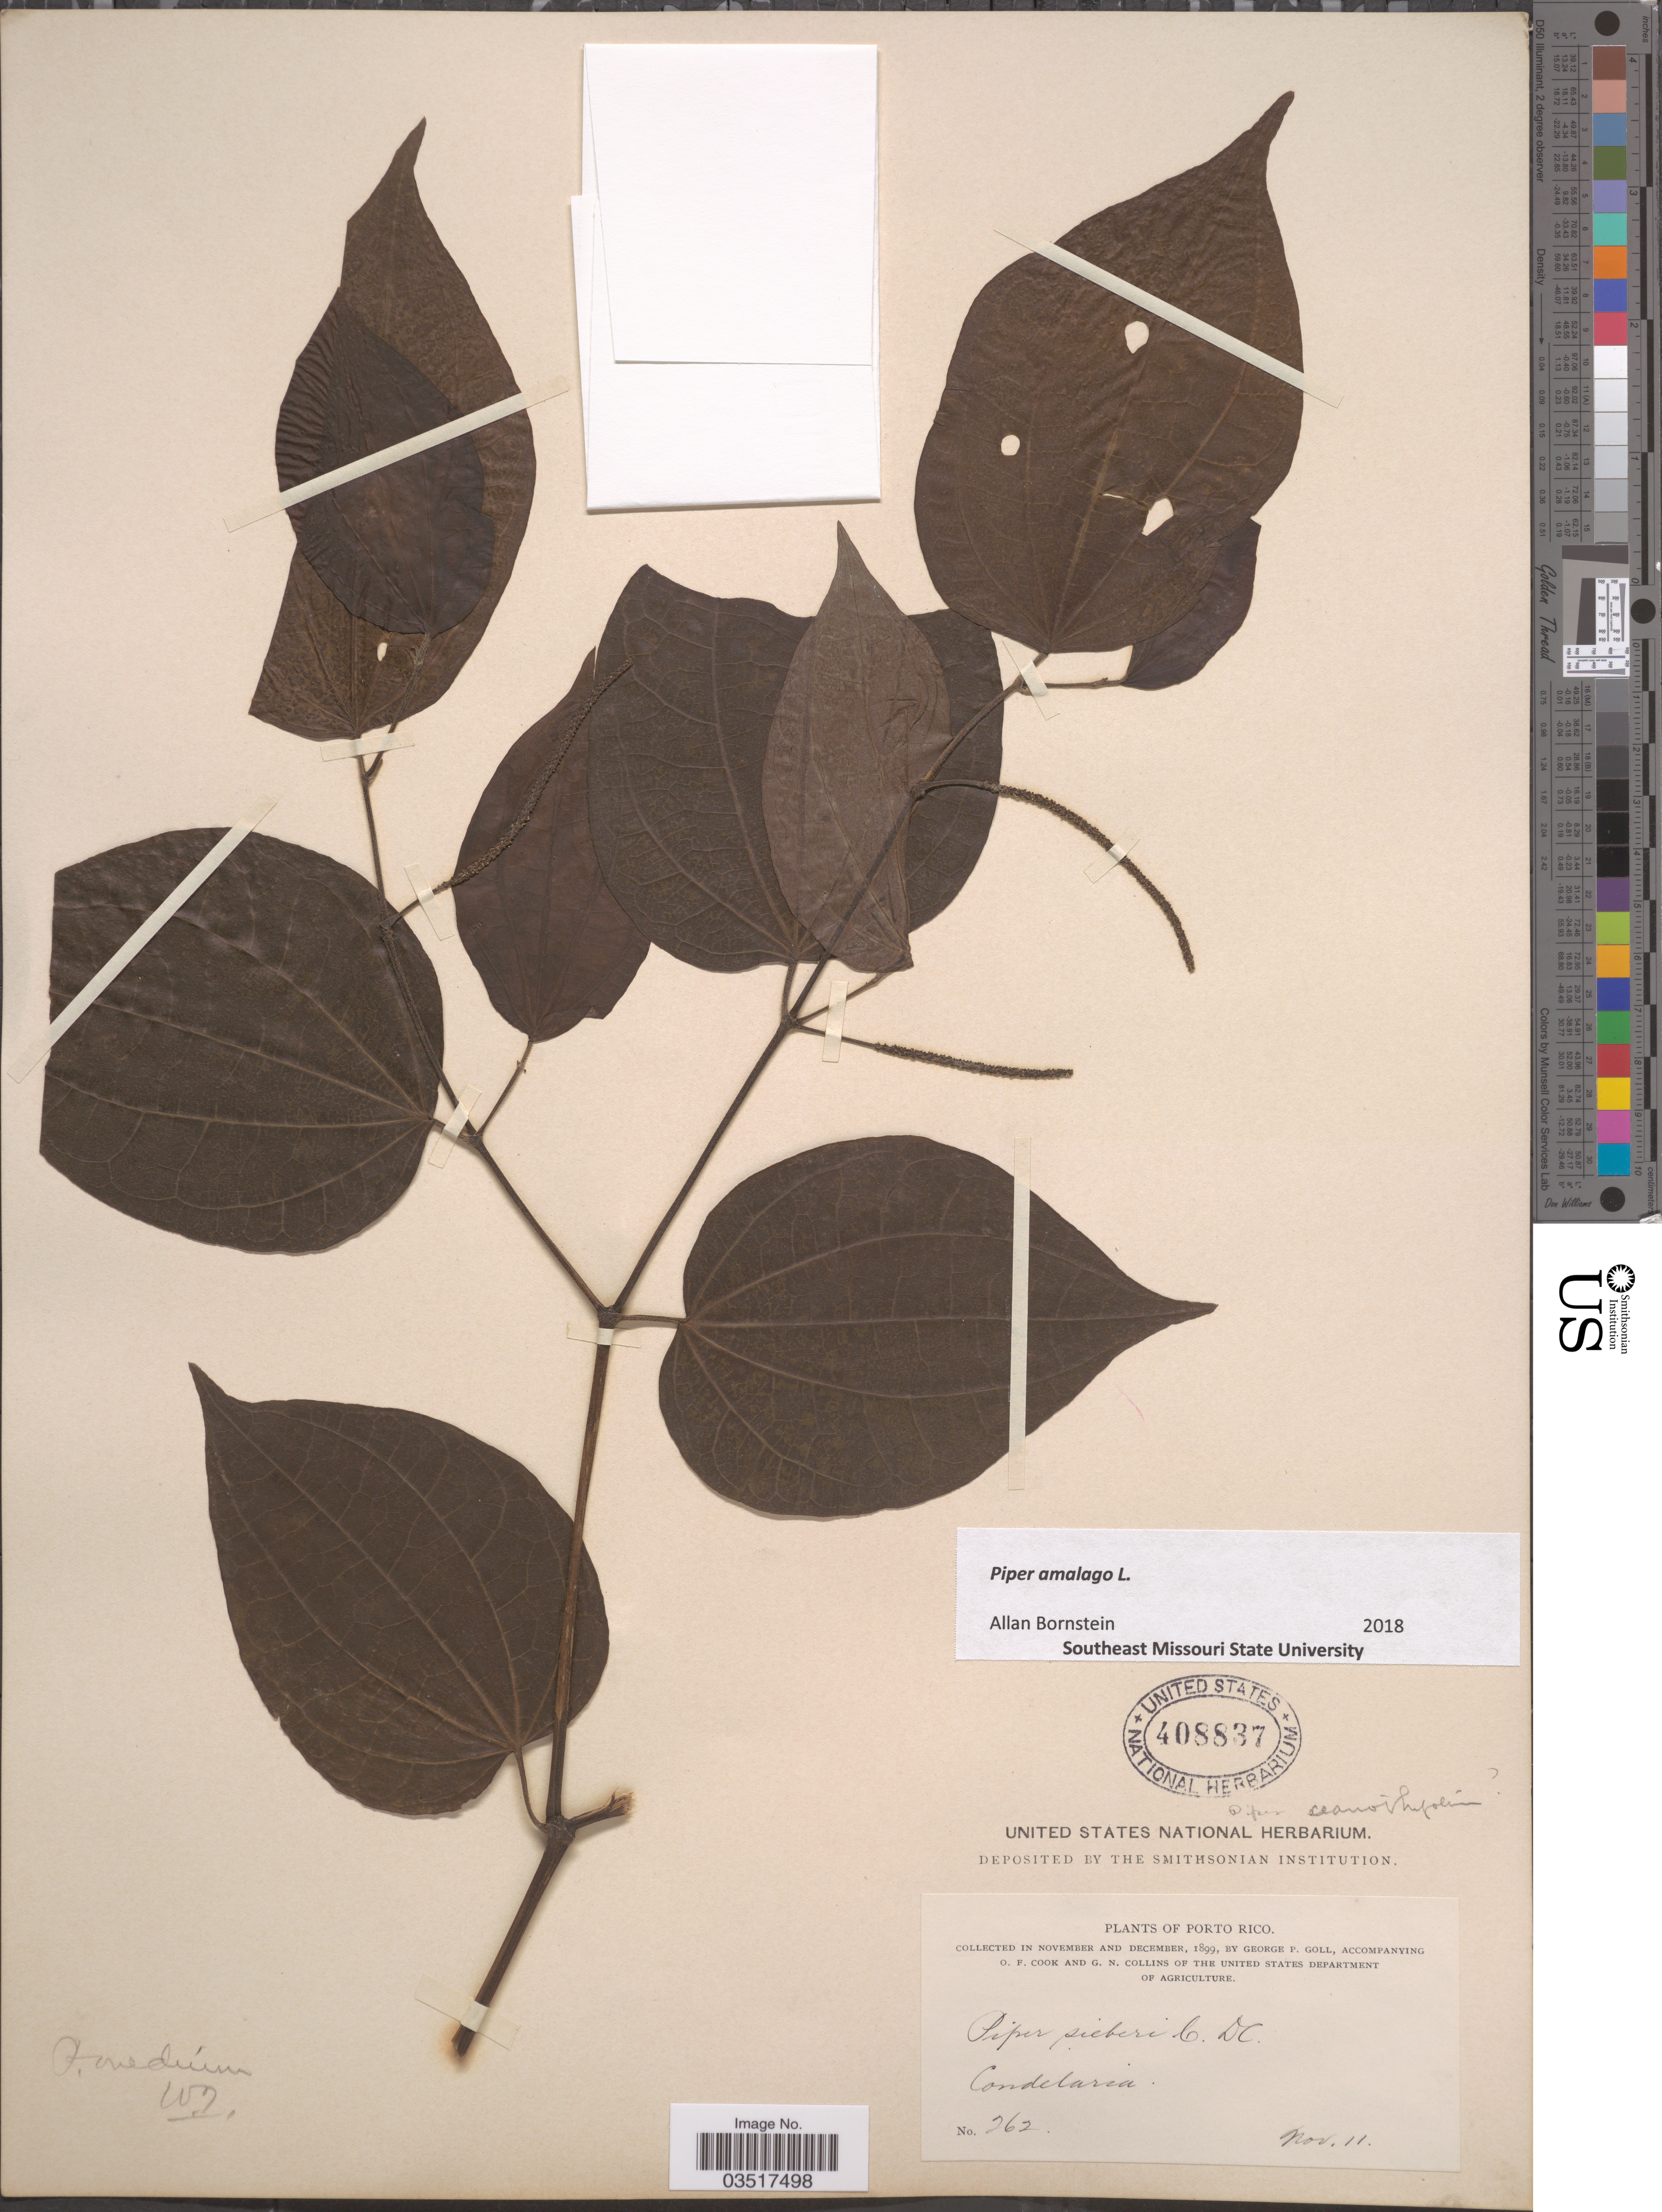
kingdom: Plantae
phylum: Tracheophyta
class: Magnoliopsida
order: Piperales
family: Piperaceae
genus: Piper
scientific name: Piper amalago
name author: L.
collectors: G. P. Goll, O. F. Cook & G. Collins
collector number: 262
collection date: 1899-11-11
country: Puerto Rico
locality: Porto Rico. Condelaria.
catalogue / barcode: US 408837